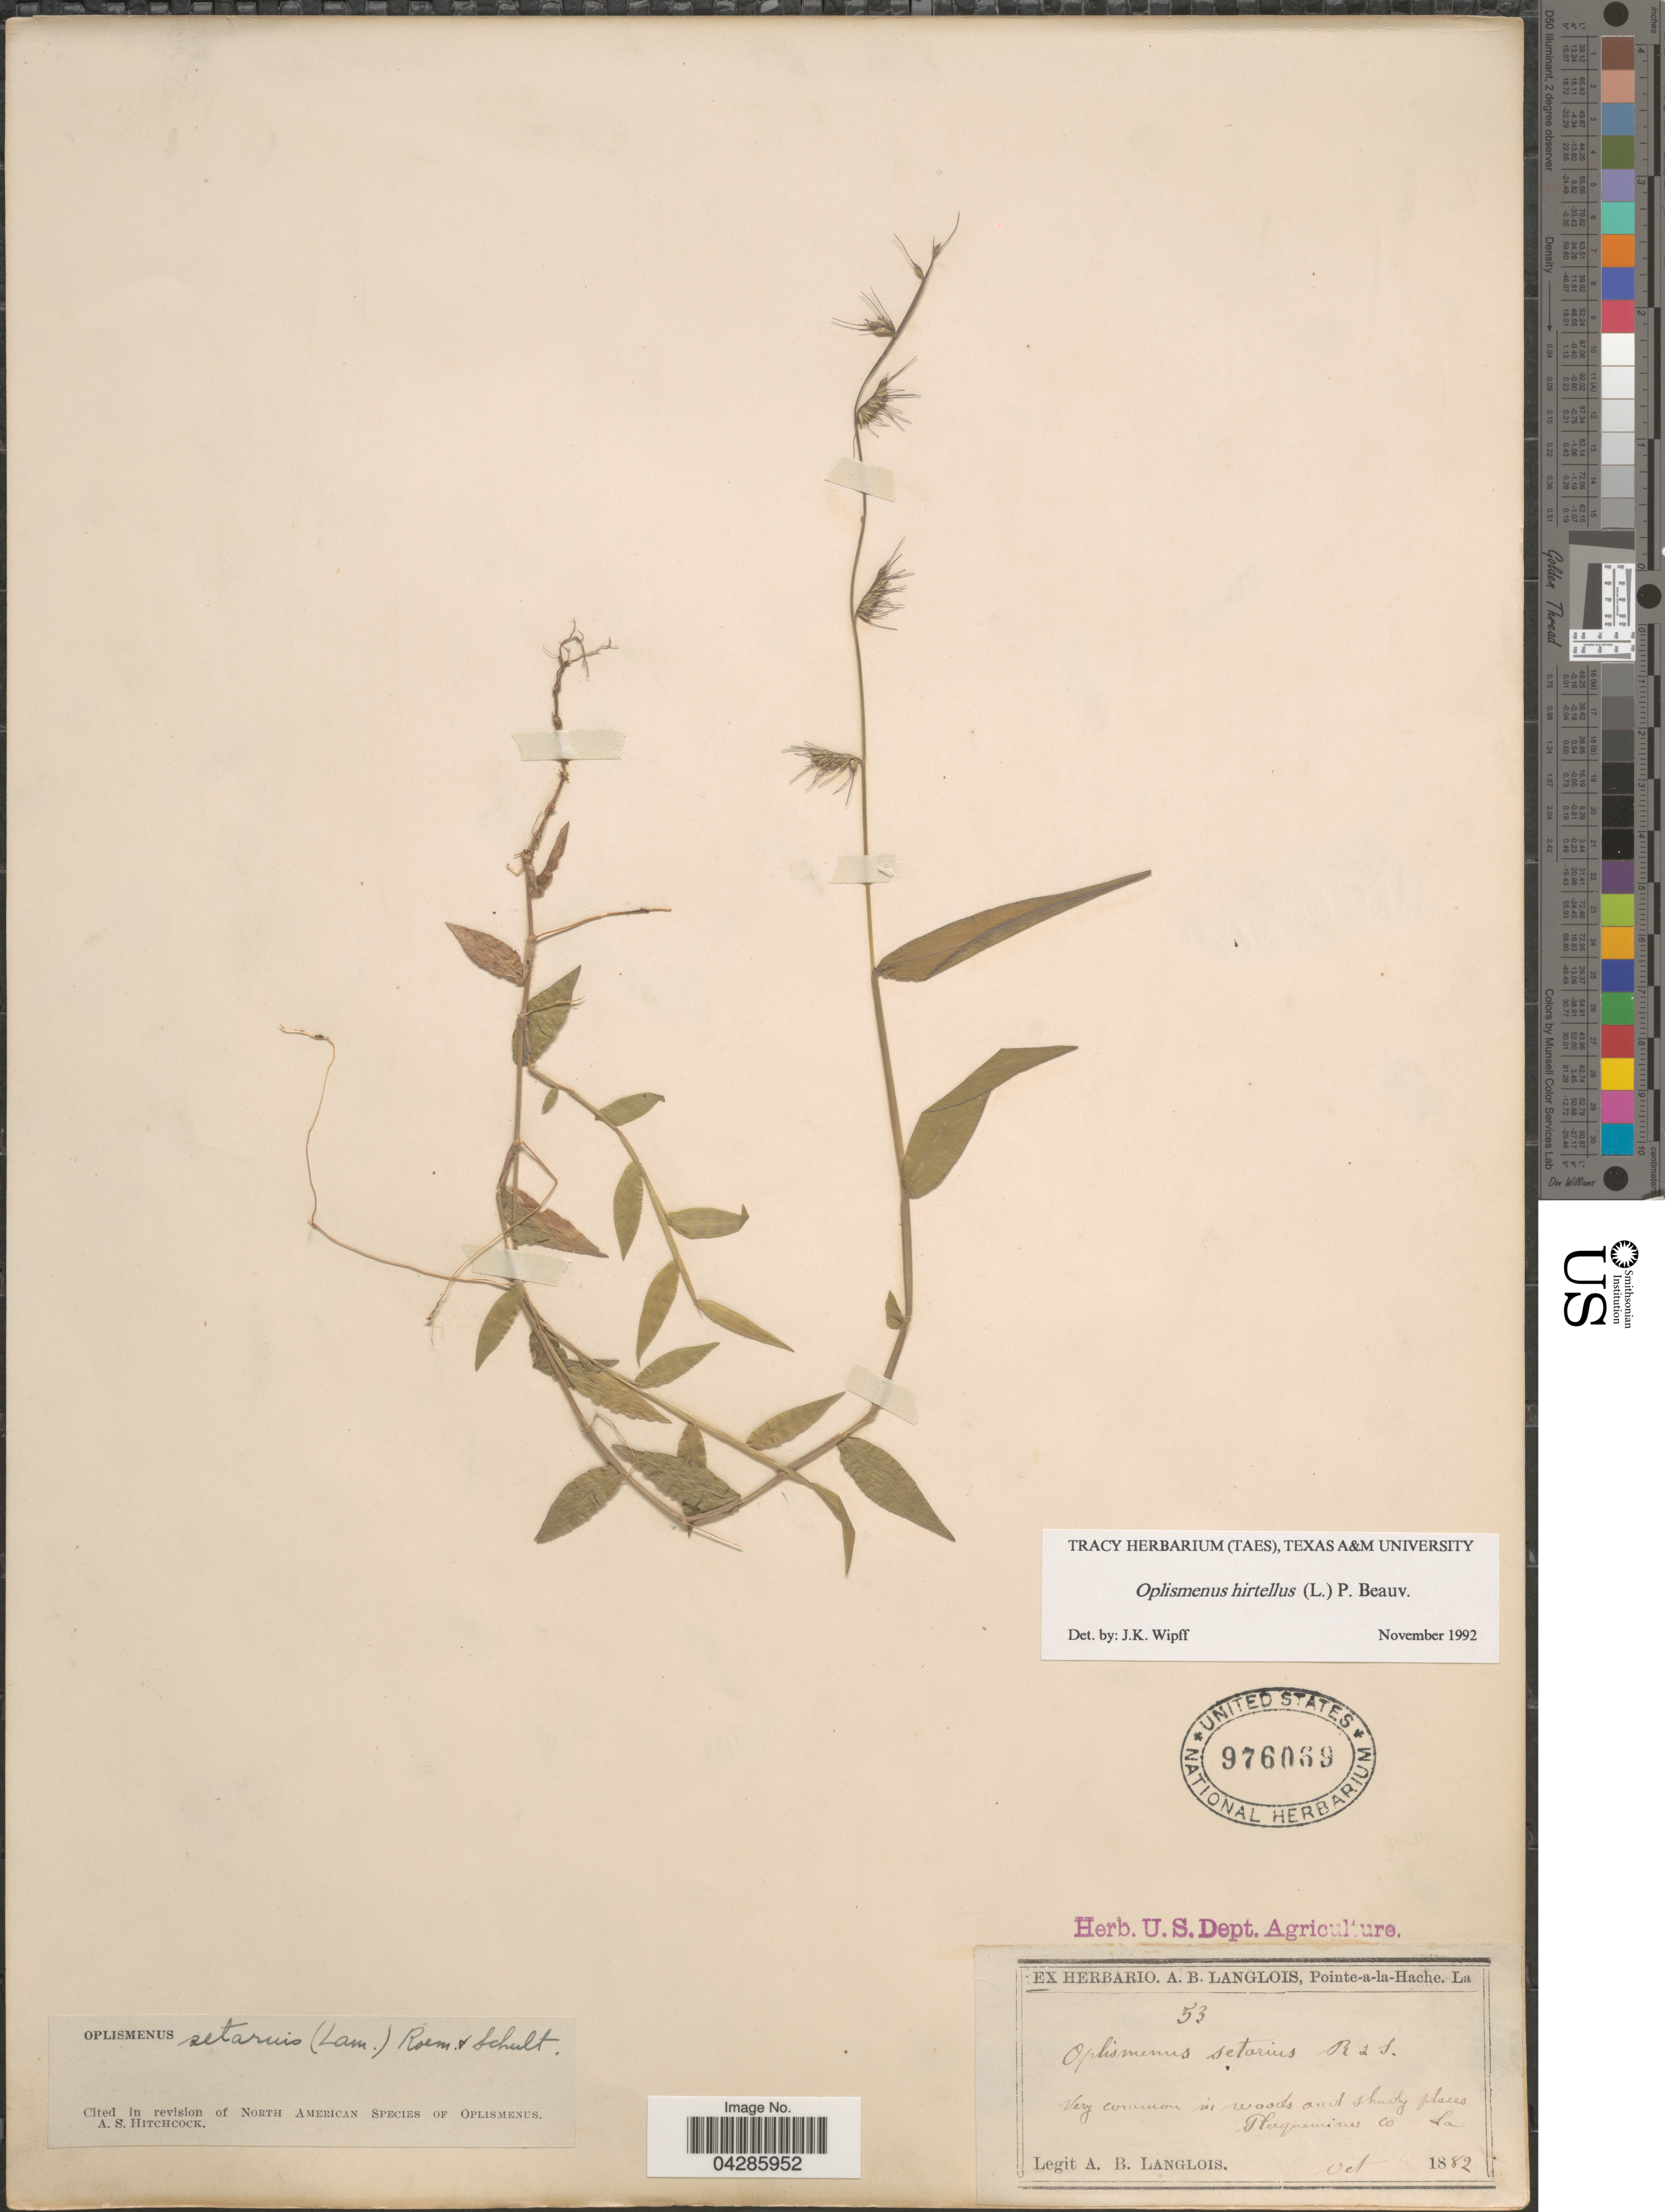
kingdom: Plantae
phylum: Tracheophyta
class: Liliopsida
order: Poales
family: Poaceae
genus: Oplismenus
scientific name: Oplismenus hirtellus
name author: (L.) P. Beauv.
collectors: A. Langlois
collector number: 53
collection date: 1882-10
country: United States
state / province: Louisiana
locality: Very common in woods and shady places Plaquemines Co.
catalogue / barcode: US 976069